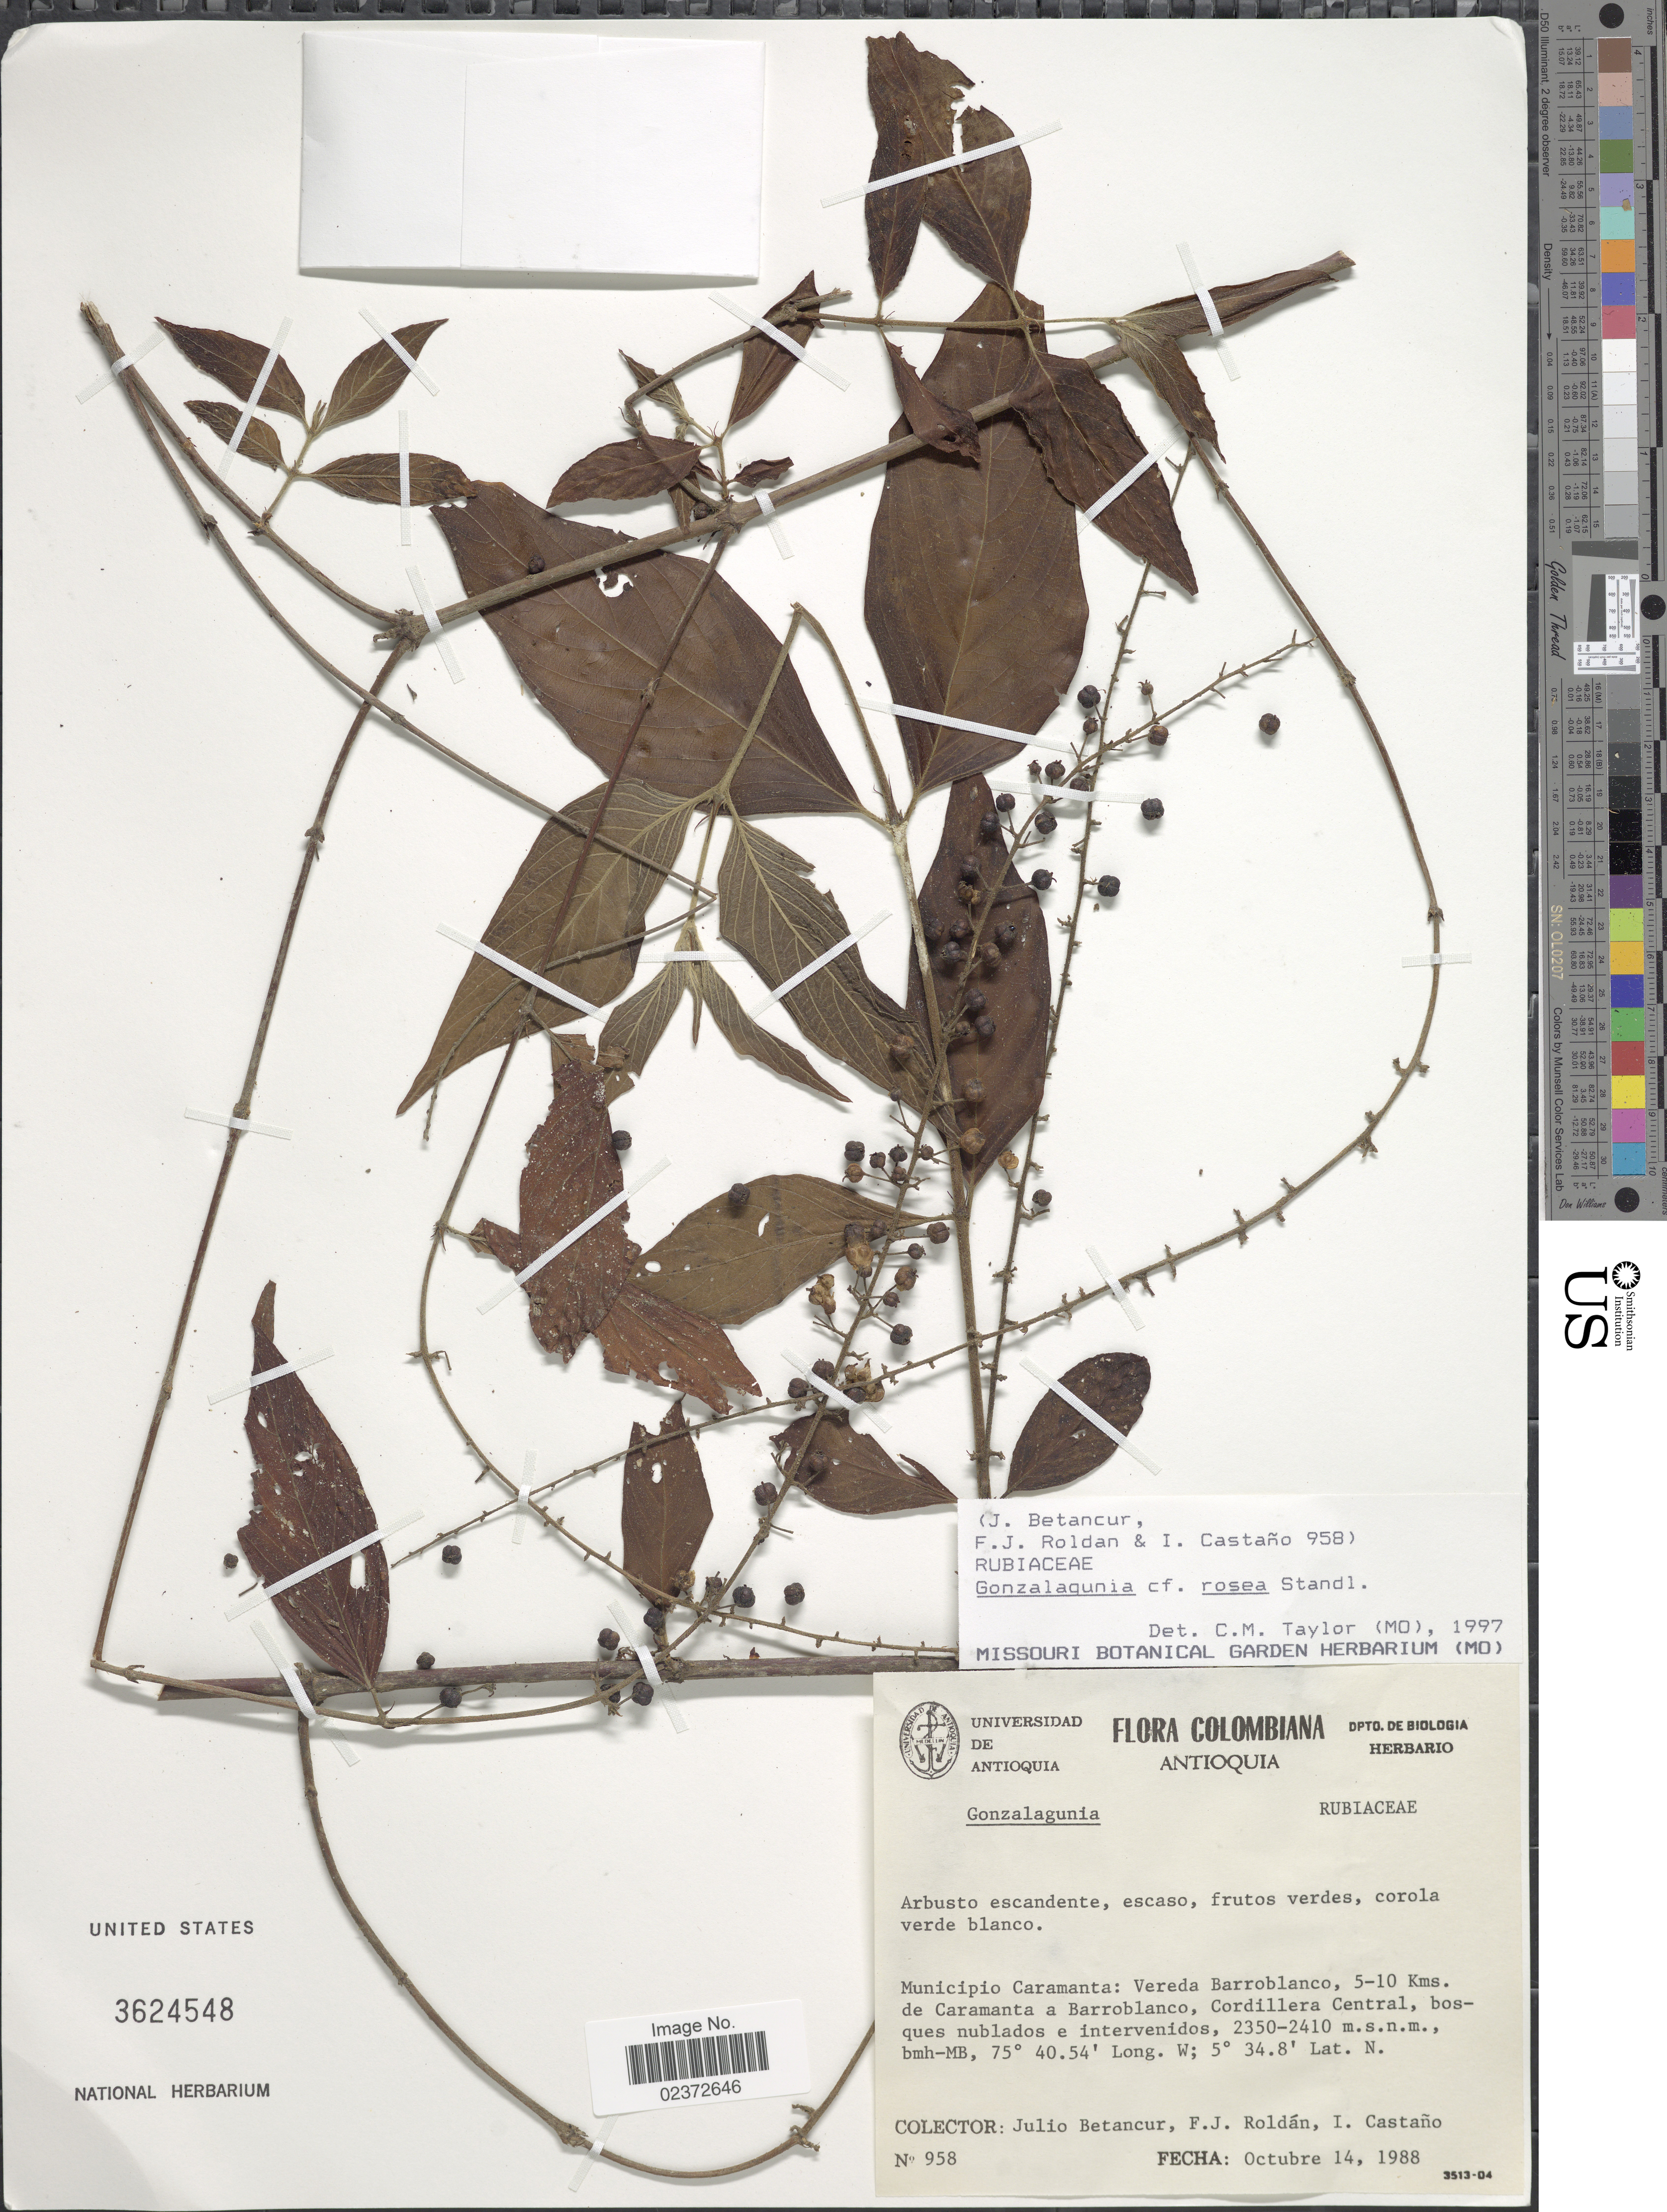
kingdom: Plantae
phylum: Tracheophyta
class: Magnoliopsida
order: Gentianales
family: Rubiaceae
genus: Gonzalagunia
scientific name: Gonzalagunia rosea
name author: Standl.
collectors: J. Betancur, F. J. Roldán & I. Castaño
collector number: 958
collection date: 1988-10-14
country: Colombia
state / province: Antioquia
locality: Municipio Caramanta: Vereda Barroblanco, 5-10 kms. de Caramanta a Barroblanco, Cordillera Central, bosques nublados e intervenidos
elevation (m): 2350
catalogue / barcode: US 3624548